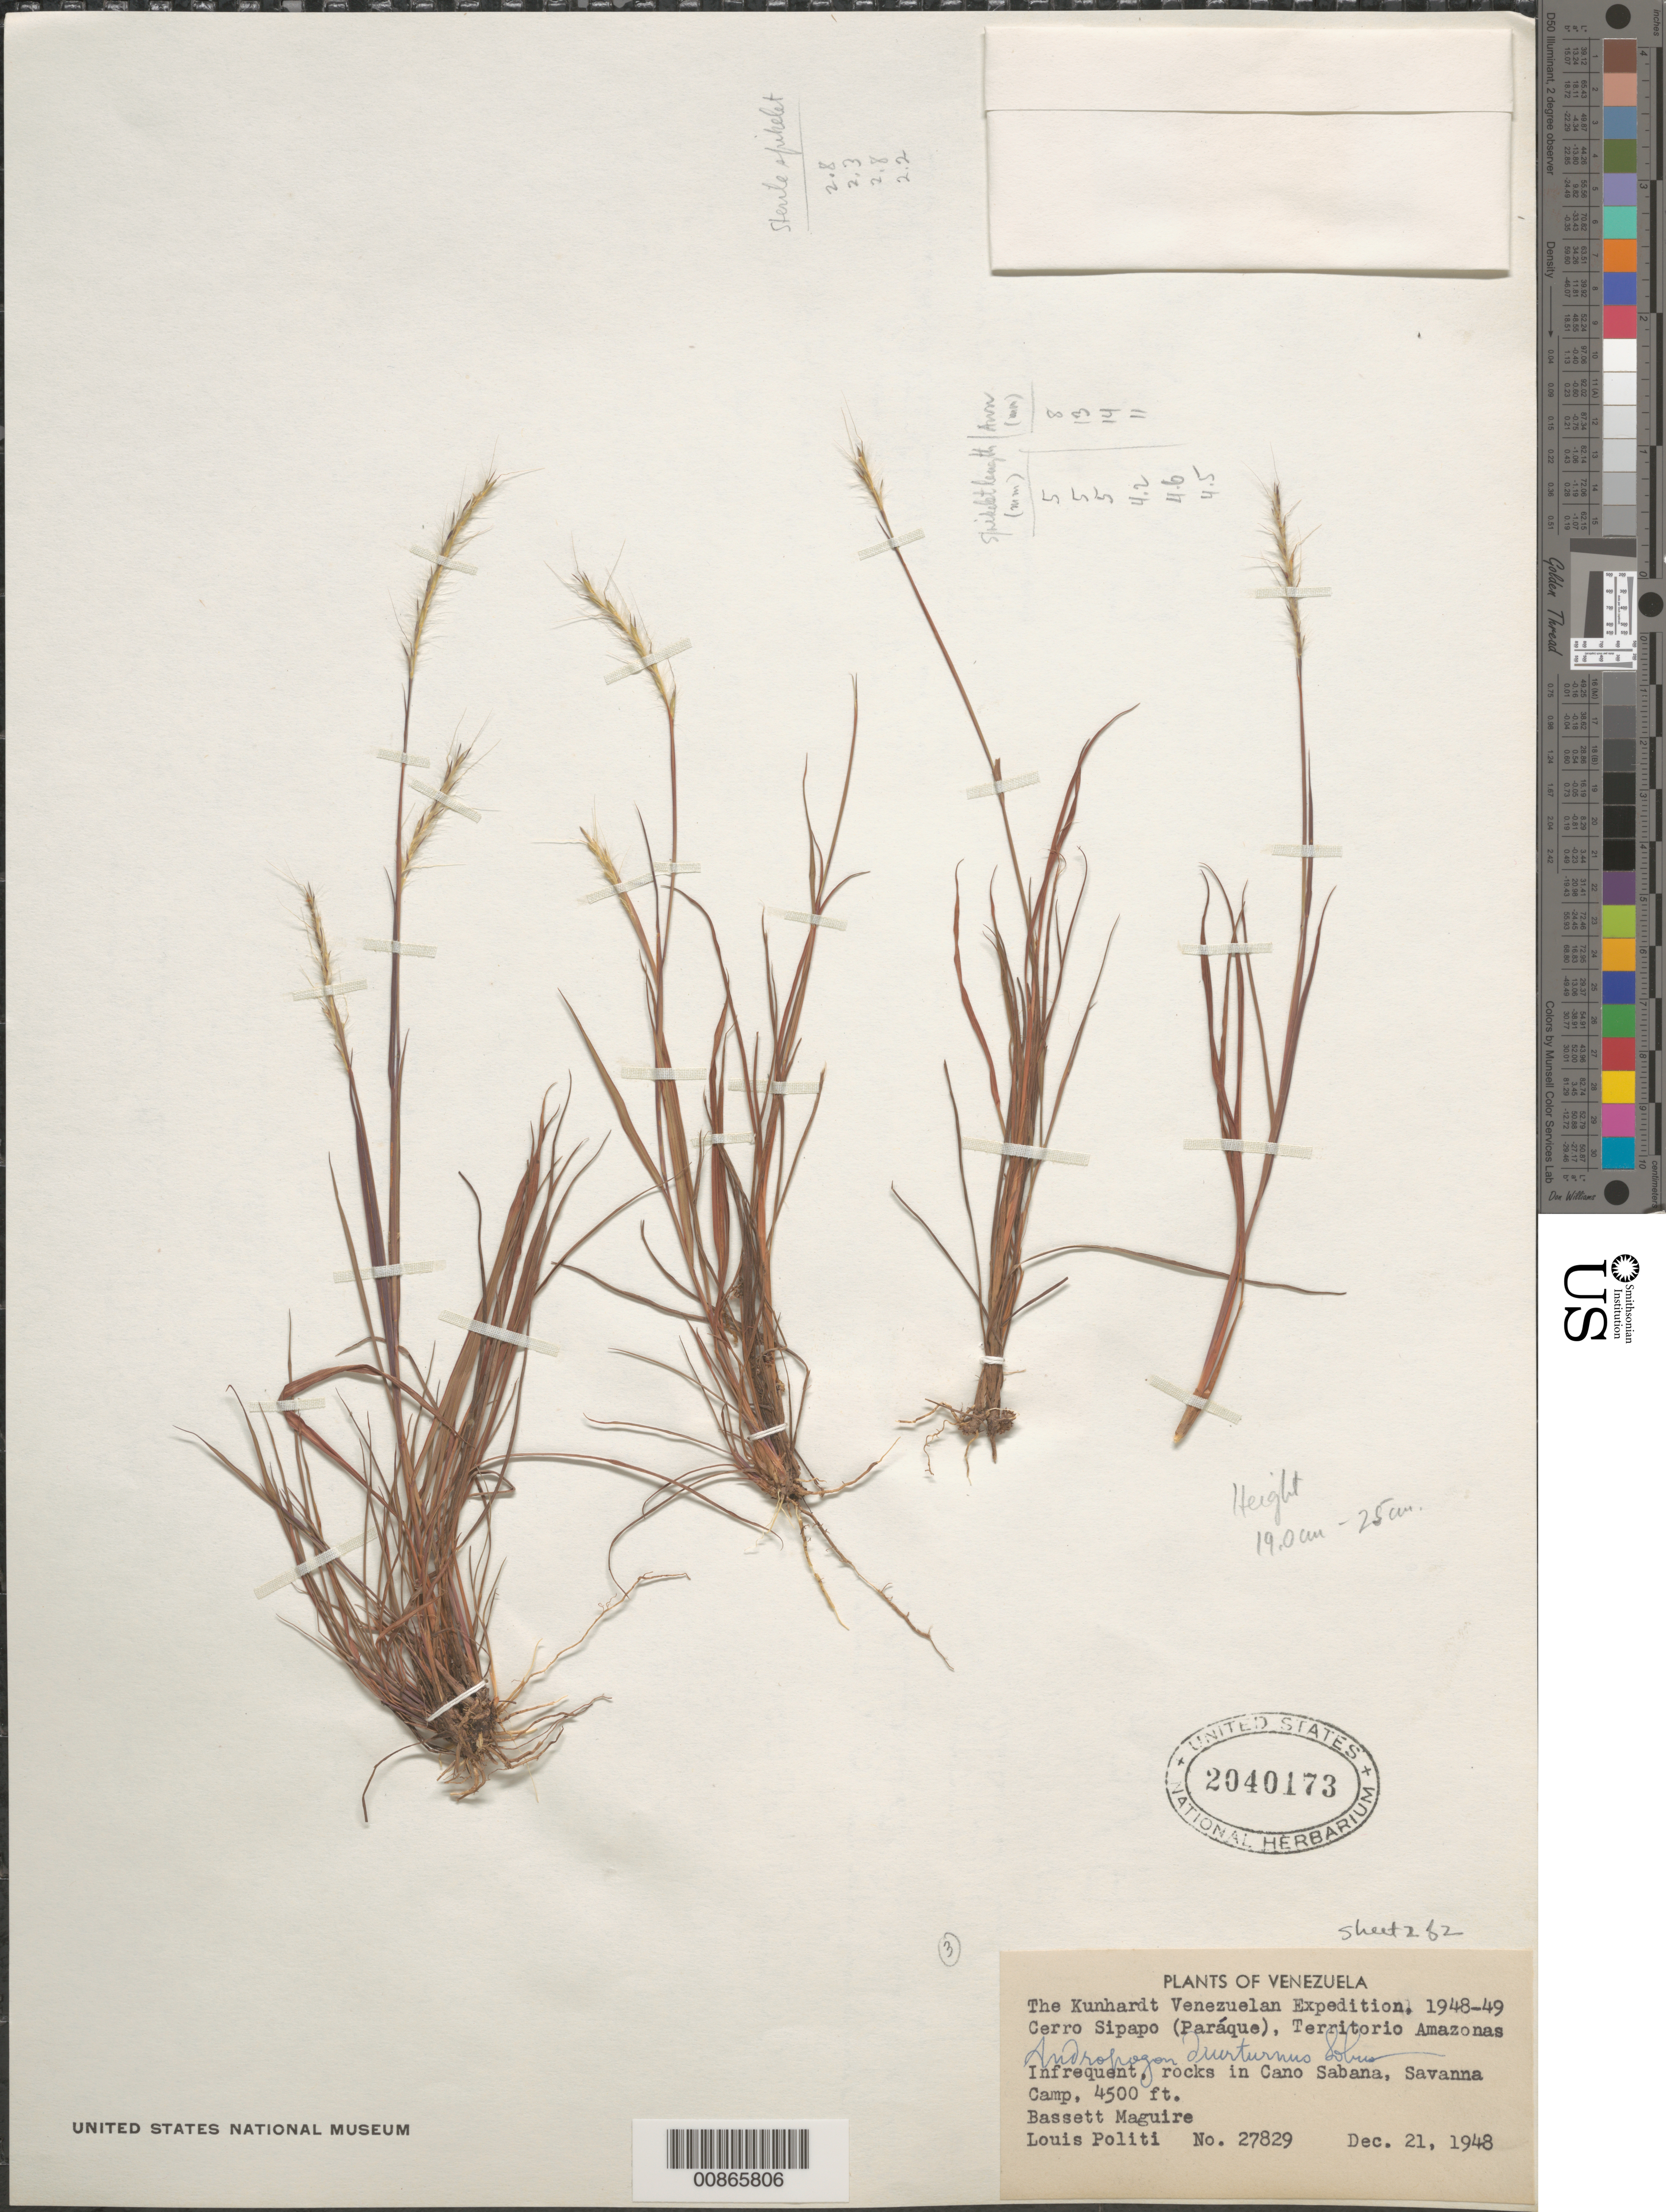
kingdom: Plantae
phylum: Tracheophyta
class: Liliopsida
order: Poales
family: Poaceae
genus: Andropogon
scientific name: Andropogon diuturnus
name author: Sohns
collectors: B. Maguire & L. Politi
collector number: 27829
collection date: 1948-12-21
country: Venezuela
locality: The Kunhardt Venezuelan Expedition, 1948-49. Cerro Sipapo (Paráque).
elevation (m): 1372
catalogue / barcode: US 2040173